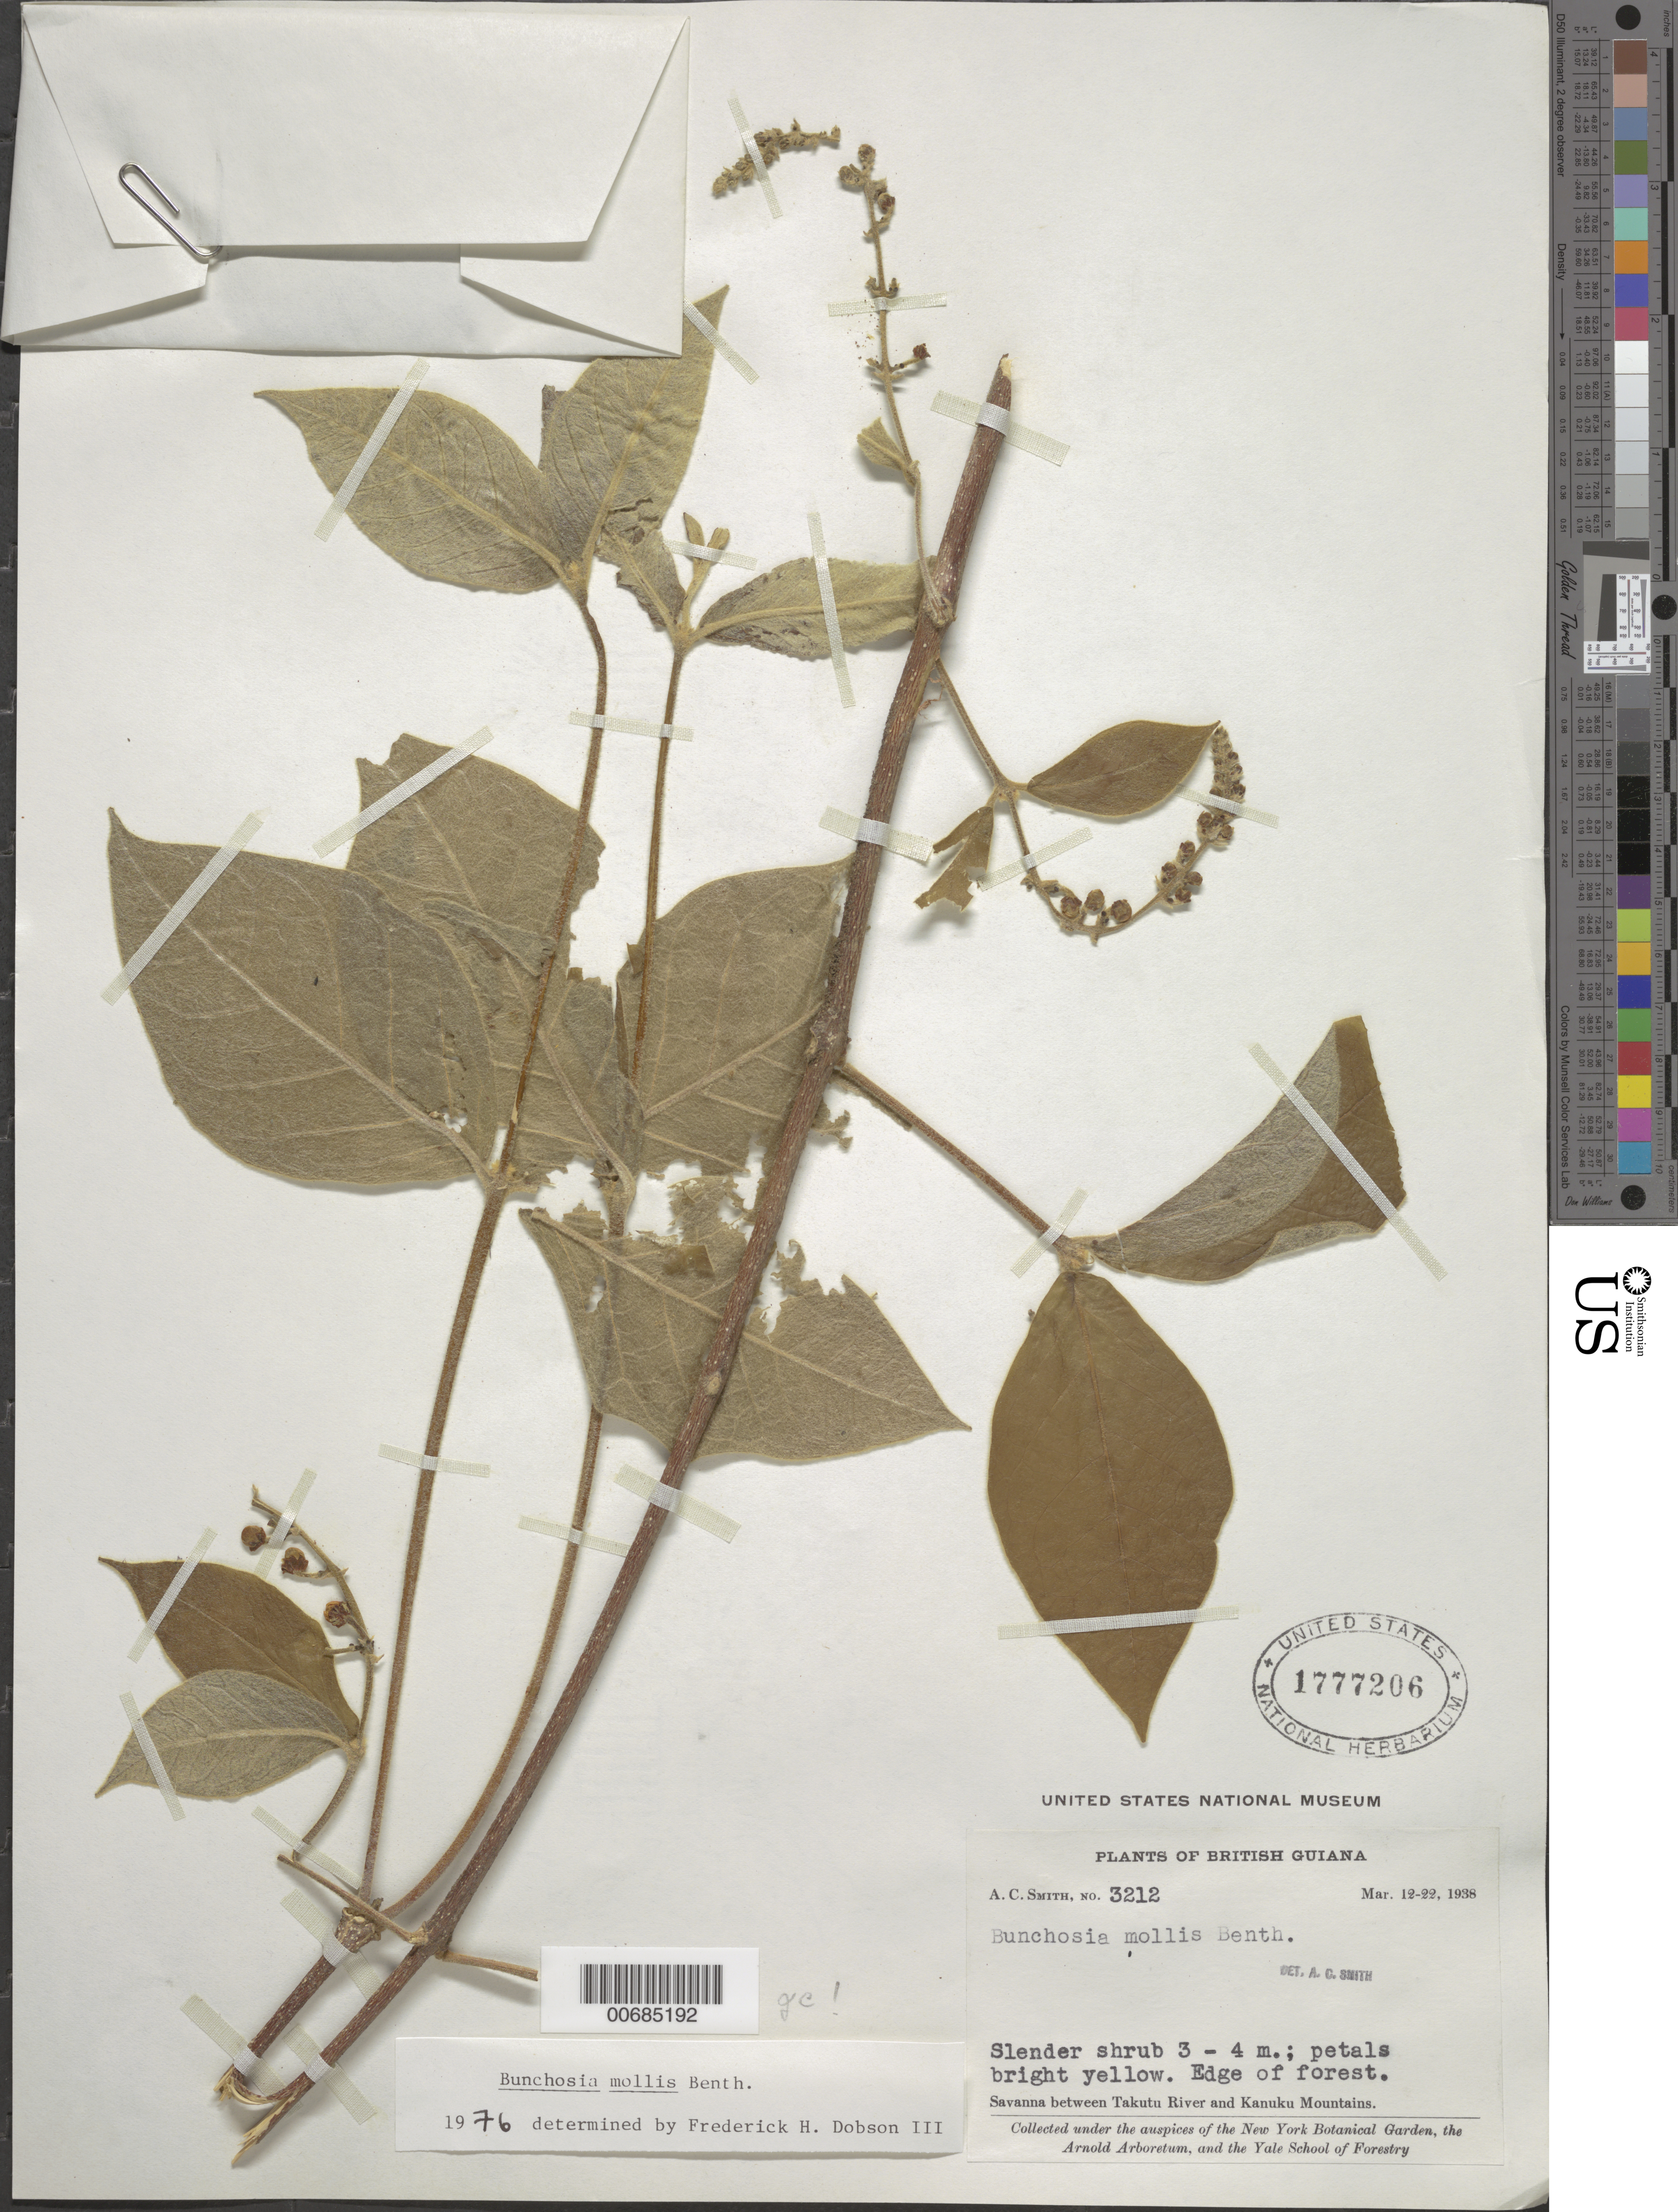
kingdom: Plantae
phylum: Tracheophyta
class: Magnoliopsida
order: Malpighiales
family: Malpighiaceae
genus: Bunchosia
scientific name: Bunchosia mollis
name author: Benth.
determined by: Dobson, Frederick H.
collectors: A. C. Smith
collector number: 3212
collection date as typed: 12-Mar-38 to 22-Mar-38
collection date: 1938-03-12/1938-03-22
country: Guyana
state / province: U. Takutu-U. Essequibo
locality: Kanuku Mts., drainage of Takutu R., western extremity of Kanuku Mountains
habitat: Edge of forest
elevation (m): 200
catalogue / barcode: US 1777206